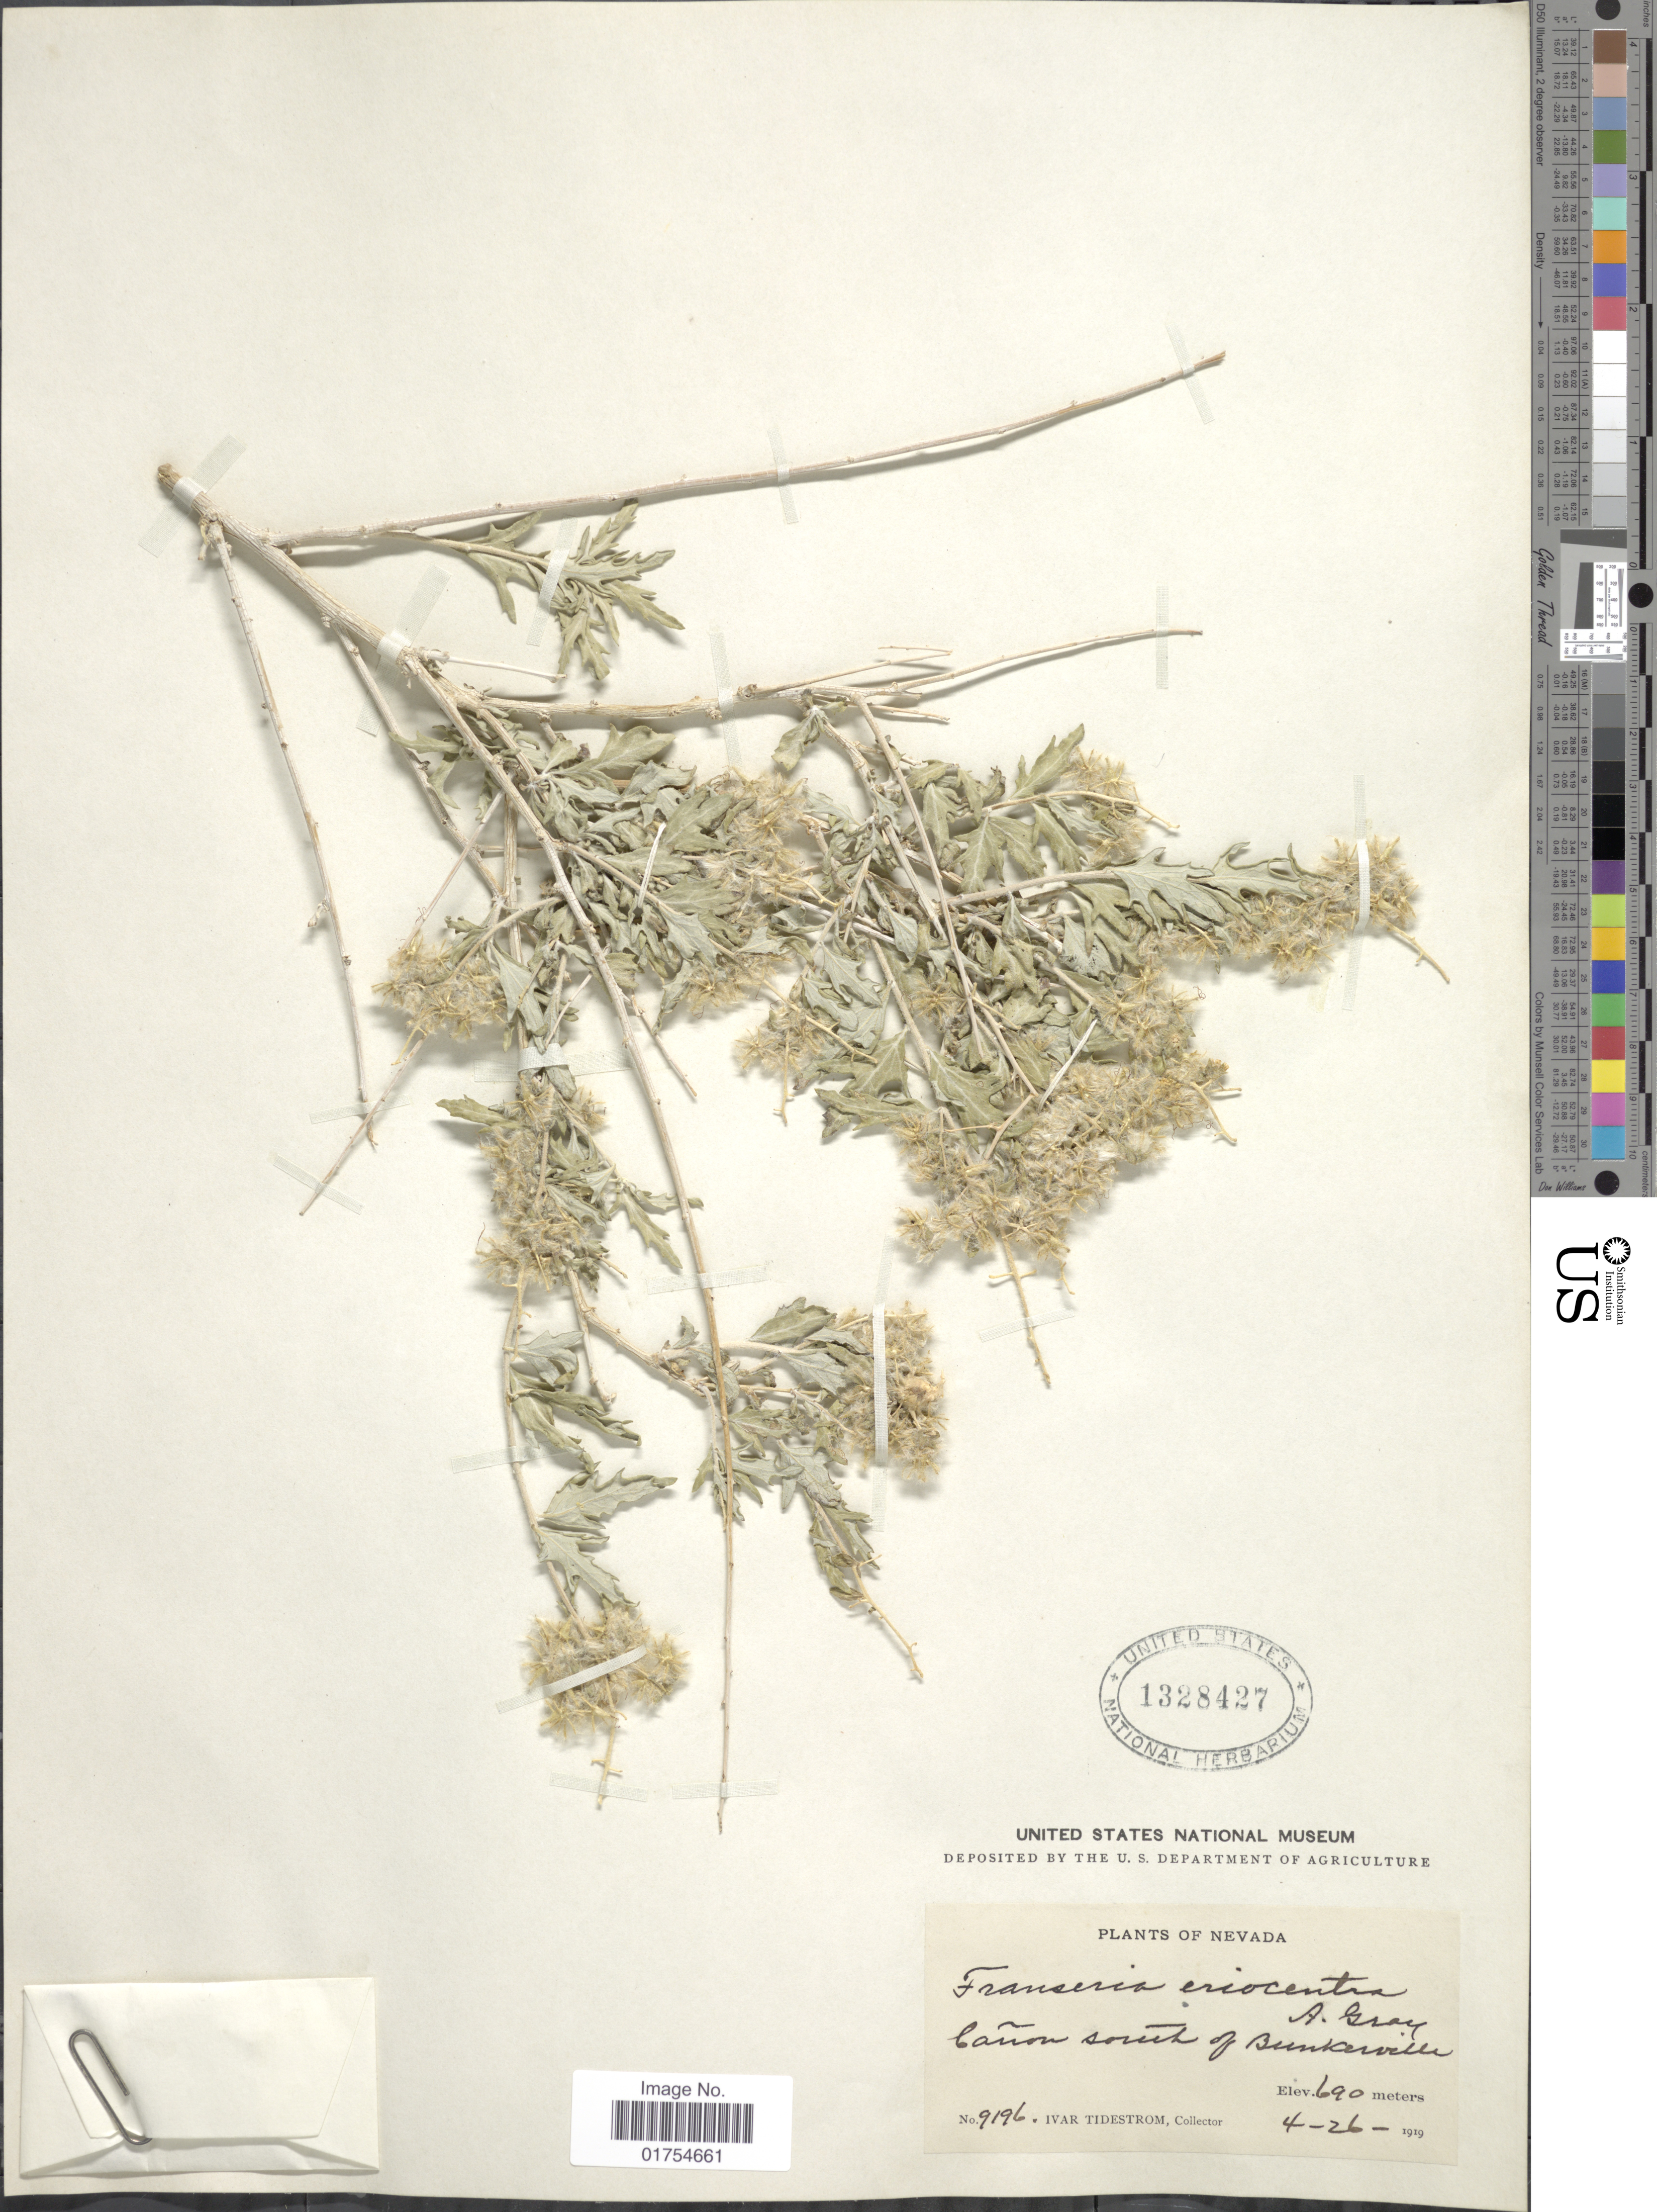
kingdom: Plantae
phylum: Tracheophyta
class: Magnoliopsida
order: Asterales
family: Asteraceae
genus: Franseria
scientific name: Franseria eriocentra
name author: A. Gray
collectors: I. F. Tidestrom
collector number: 9196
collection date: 1919-04-26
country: United States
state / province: Nevada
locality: Canon south of Bunkerville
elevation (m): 690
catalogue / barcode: US 1328427